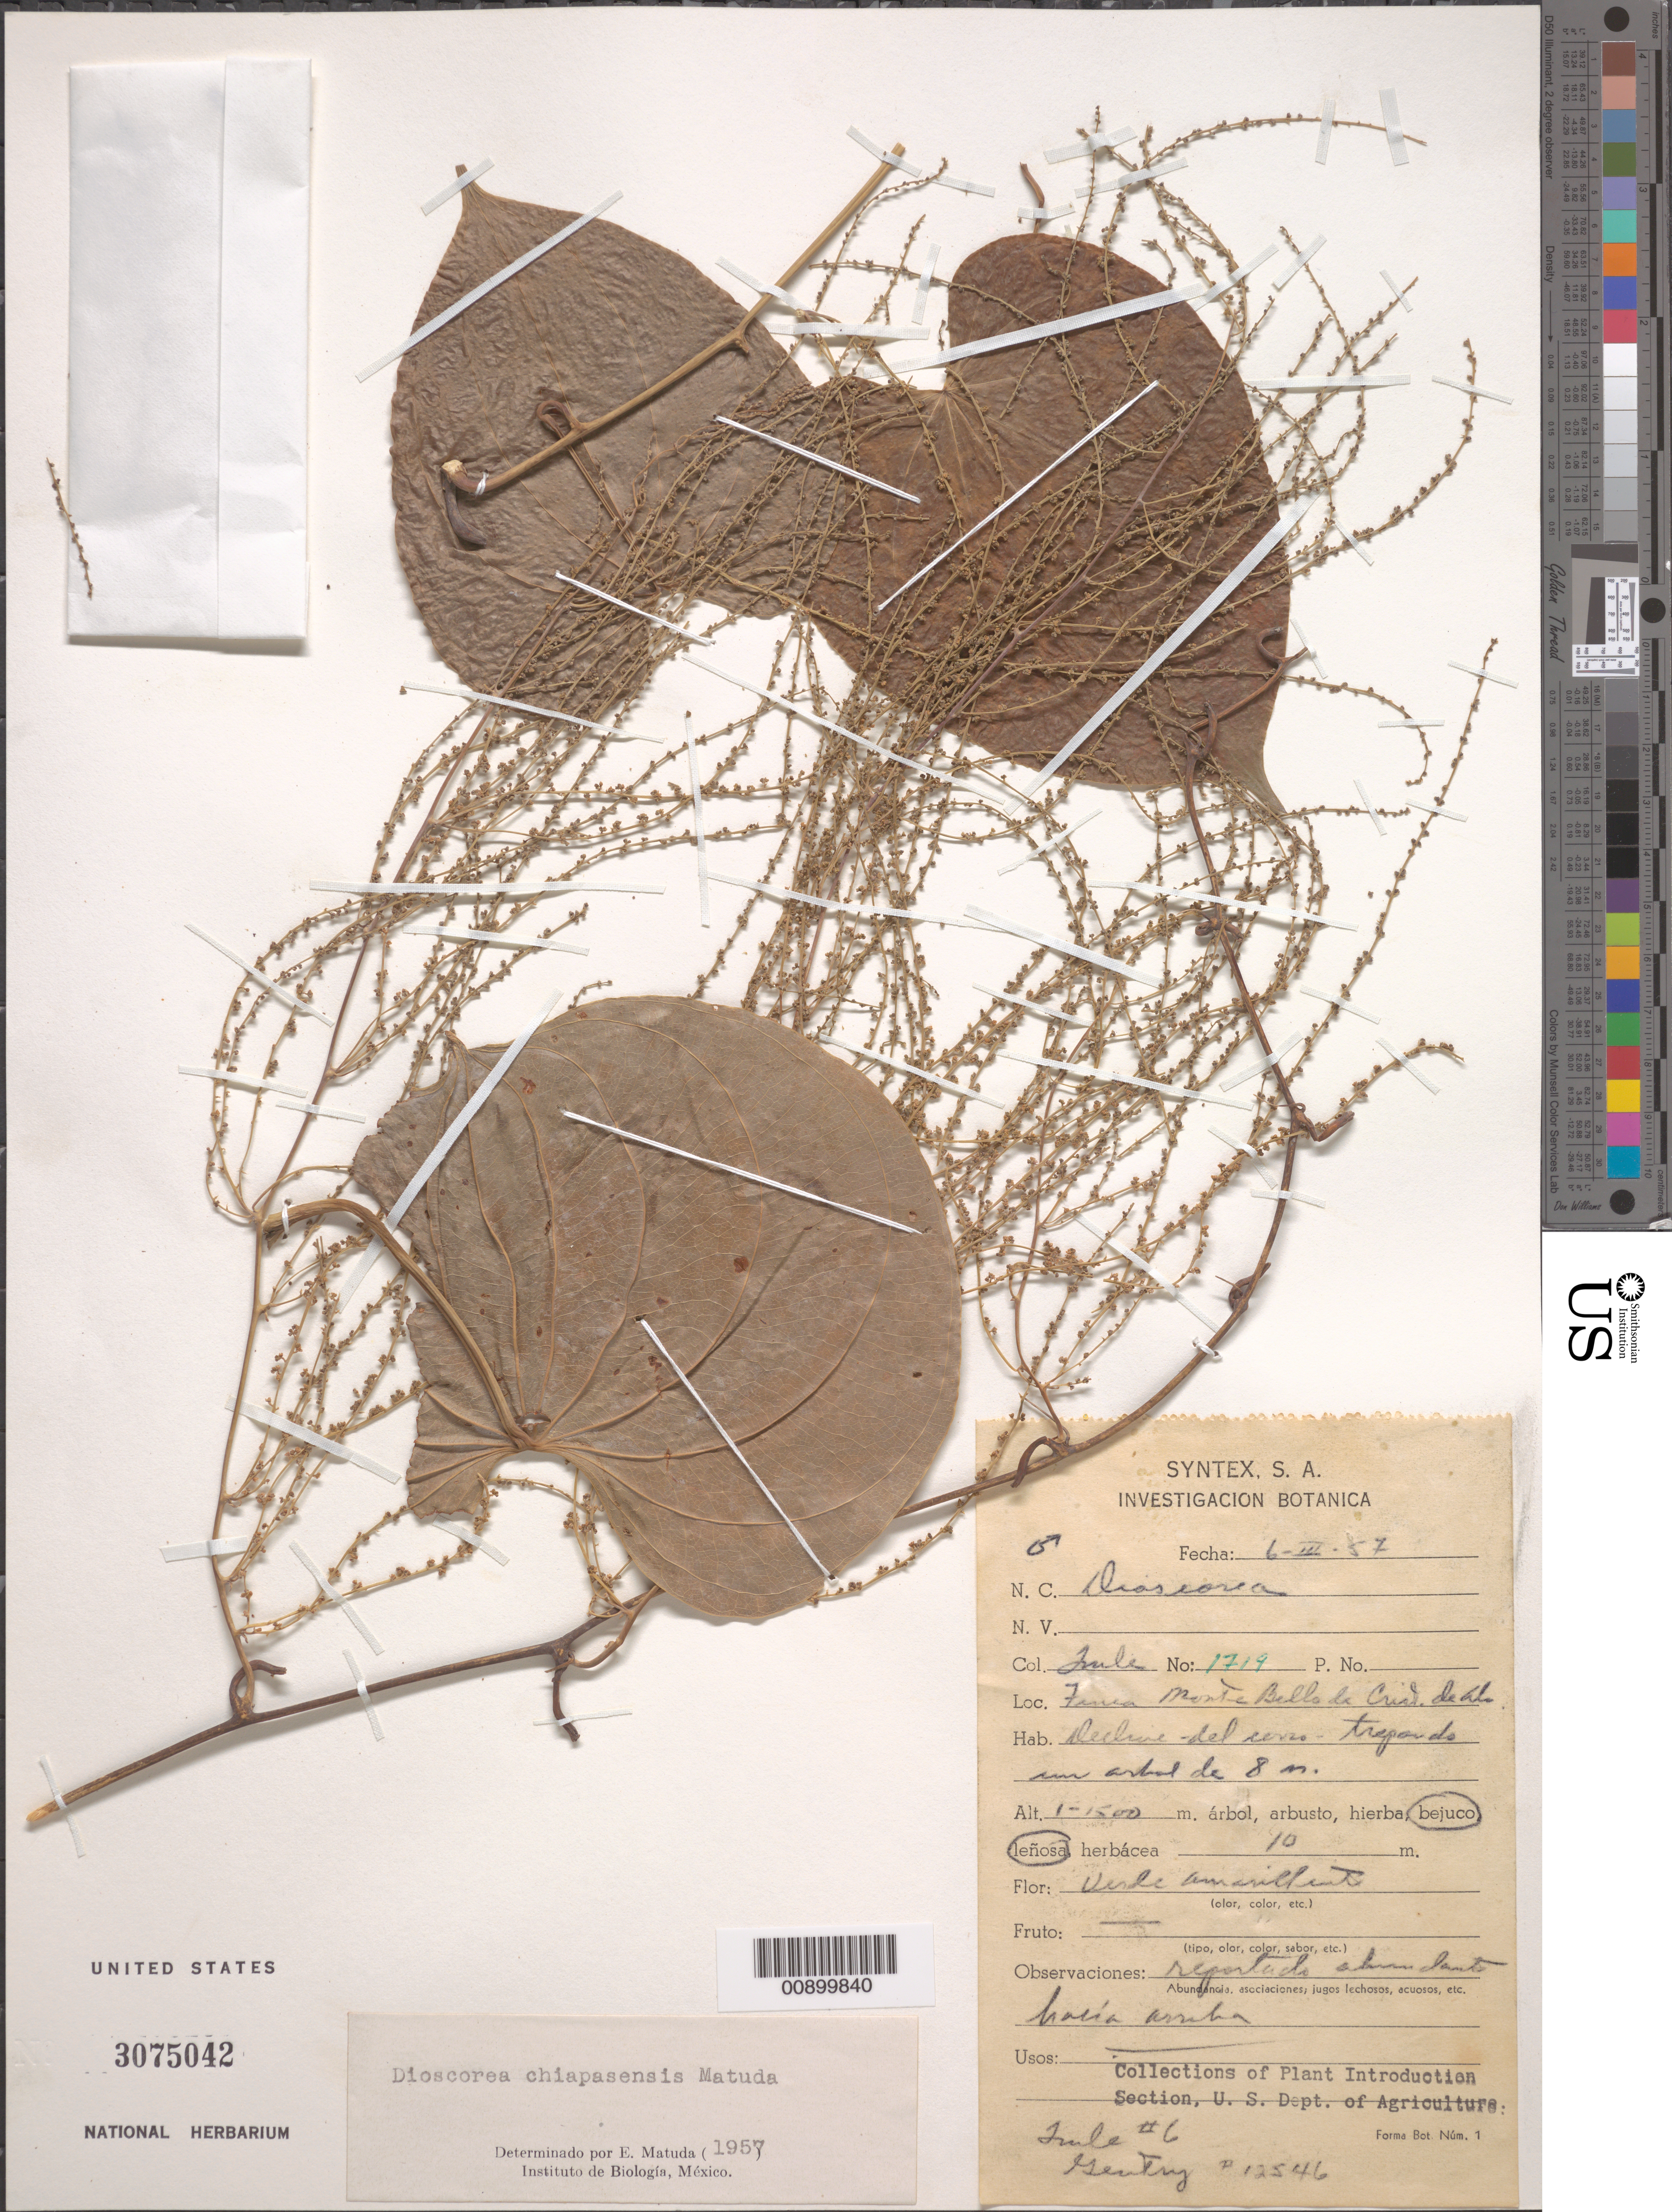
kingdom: Plantae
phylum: Tracheophyta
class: Liliopsida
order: Dioscoreales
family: Dioscoreaceae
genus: Dioscorea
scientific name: Dioscorea chiapasensis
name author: Matuda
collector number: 1719 (Gentry 12546)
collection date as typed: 06 Mar 1957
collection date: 1957-03-06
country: Mexico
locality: Finca Monte Bello de Crist. de Ala.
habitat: Decline - del cerco- trepando un árbol de 8 m.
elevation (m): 1500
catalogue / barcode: US 3075042